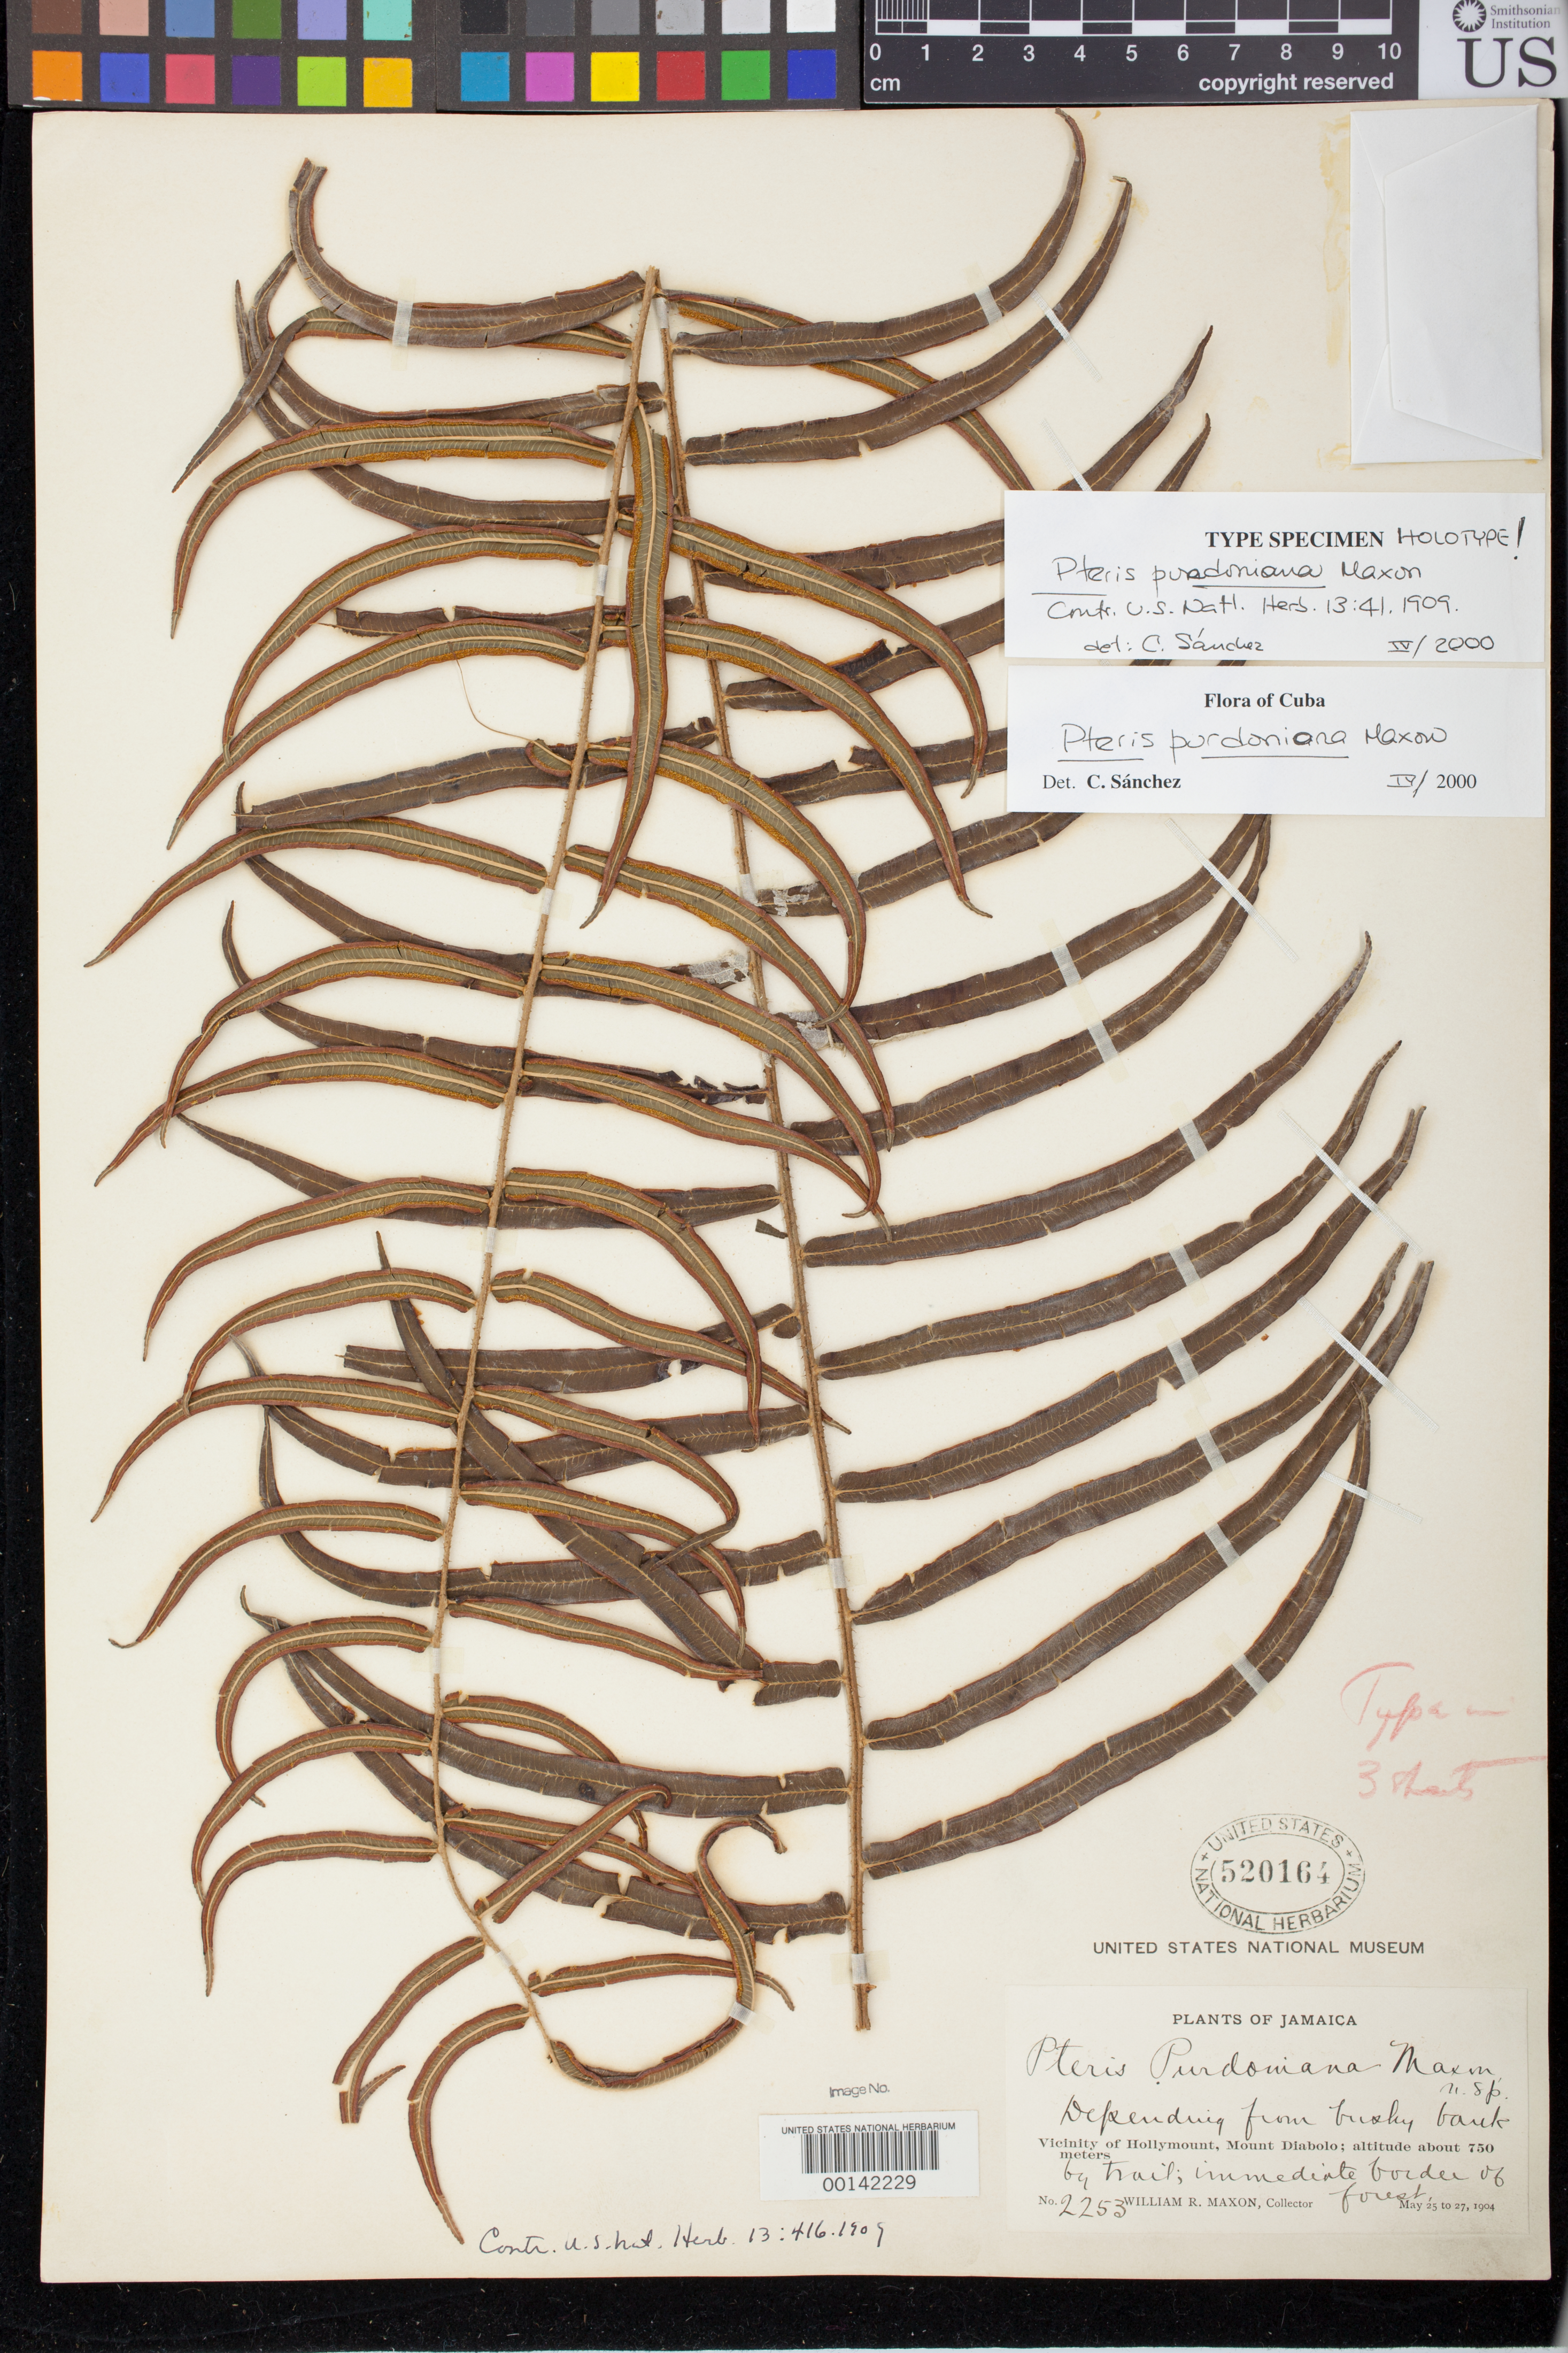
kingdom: Plantae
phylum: Tracheophyta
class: Polypodiopsida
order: Polypodiales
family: Pteridaceae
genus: Pteris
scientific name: Pteris purdoniana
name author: Maxon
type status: Holotype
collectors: W. R. Maxon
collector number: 2253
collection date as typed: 25 May 1904 to 27 May 1904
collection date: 1904-05-25/1904-05-27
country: Jamaica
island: Greater Antilles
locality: Vicinity of Hollymount, Mount Diabolo.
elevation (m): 750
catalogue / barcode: US 520164